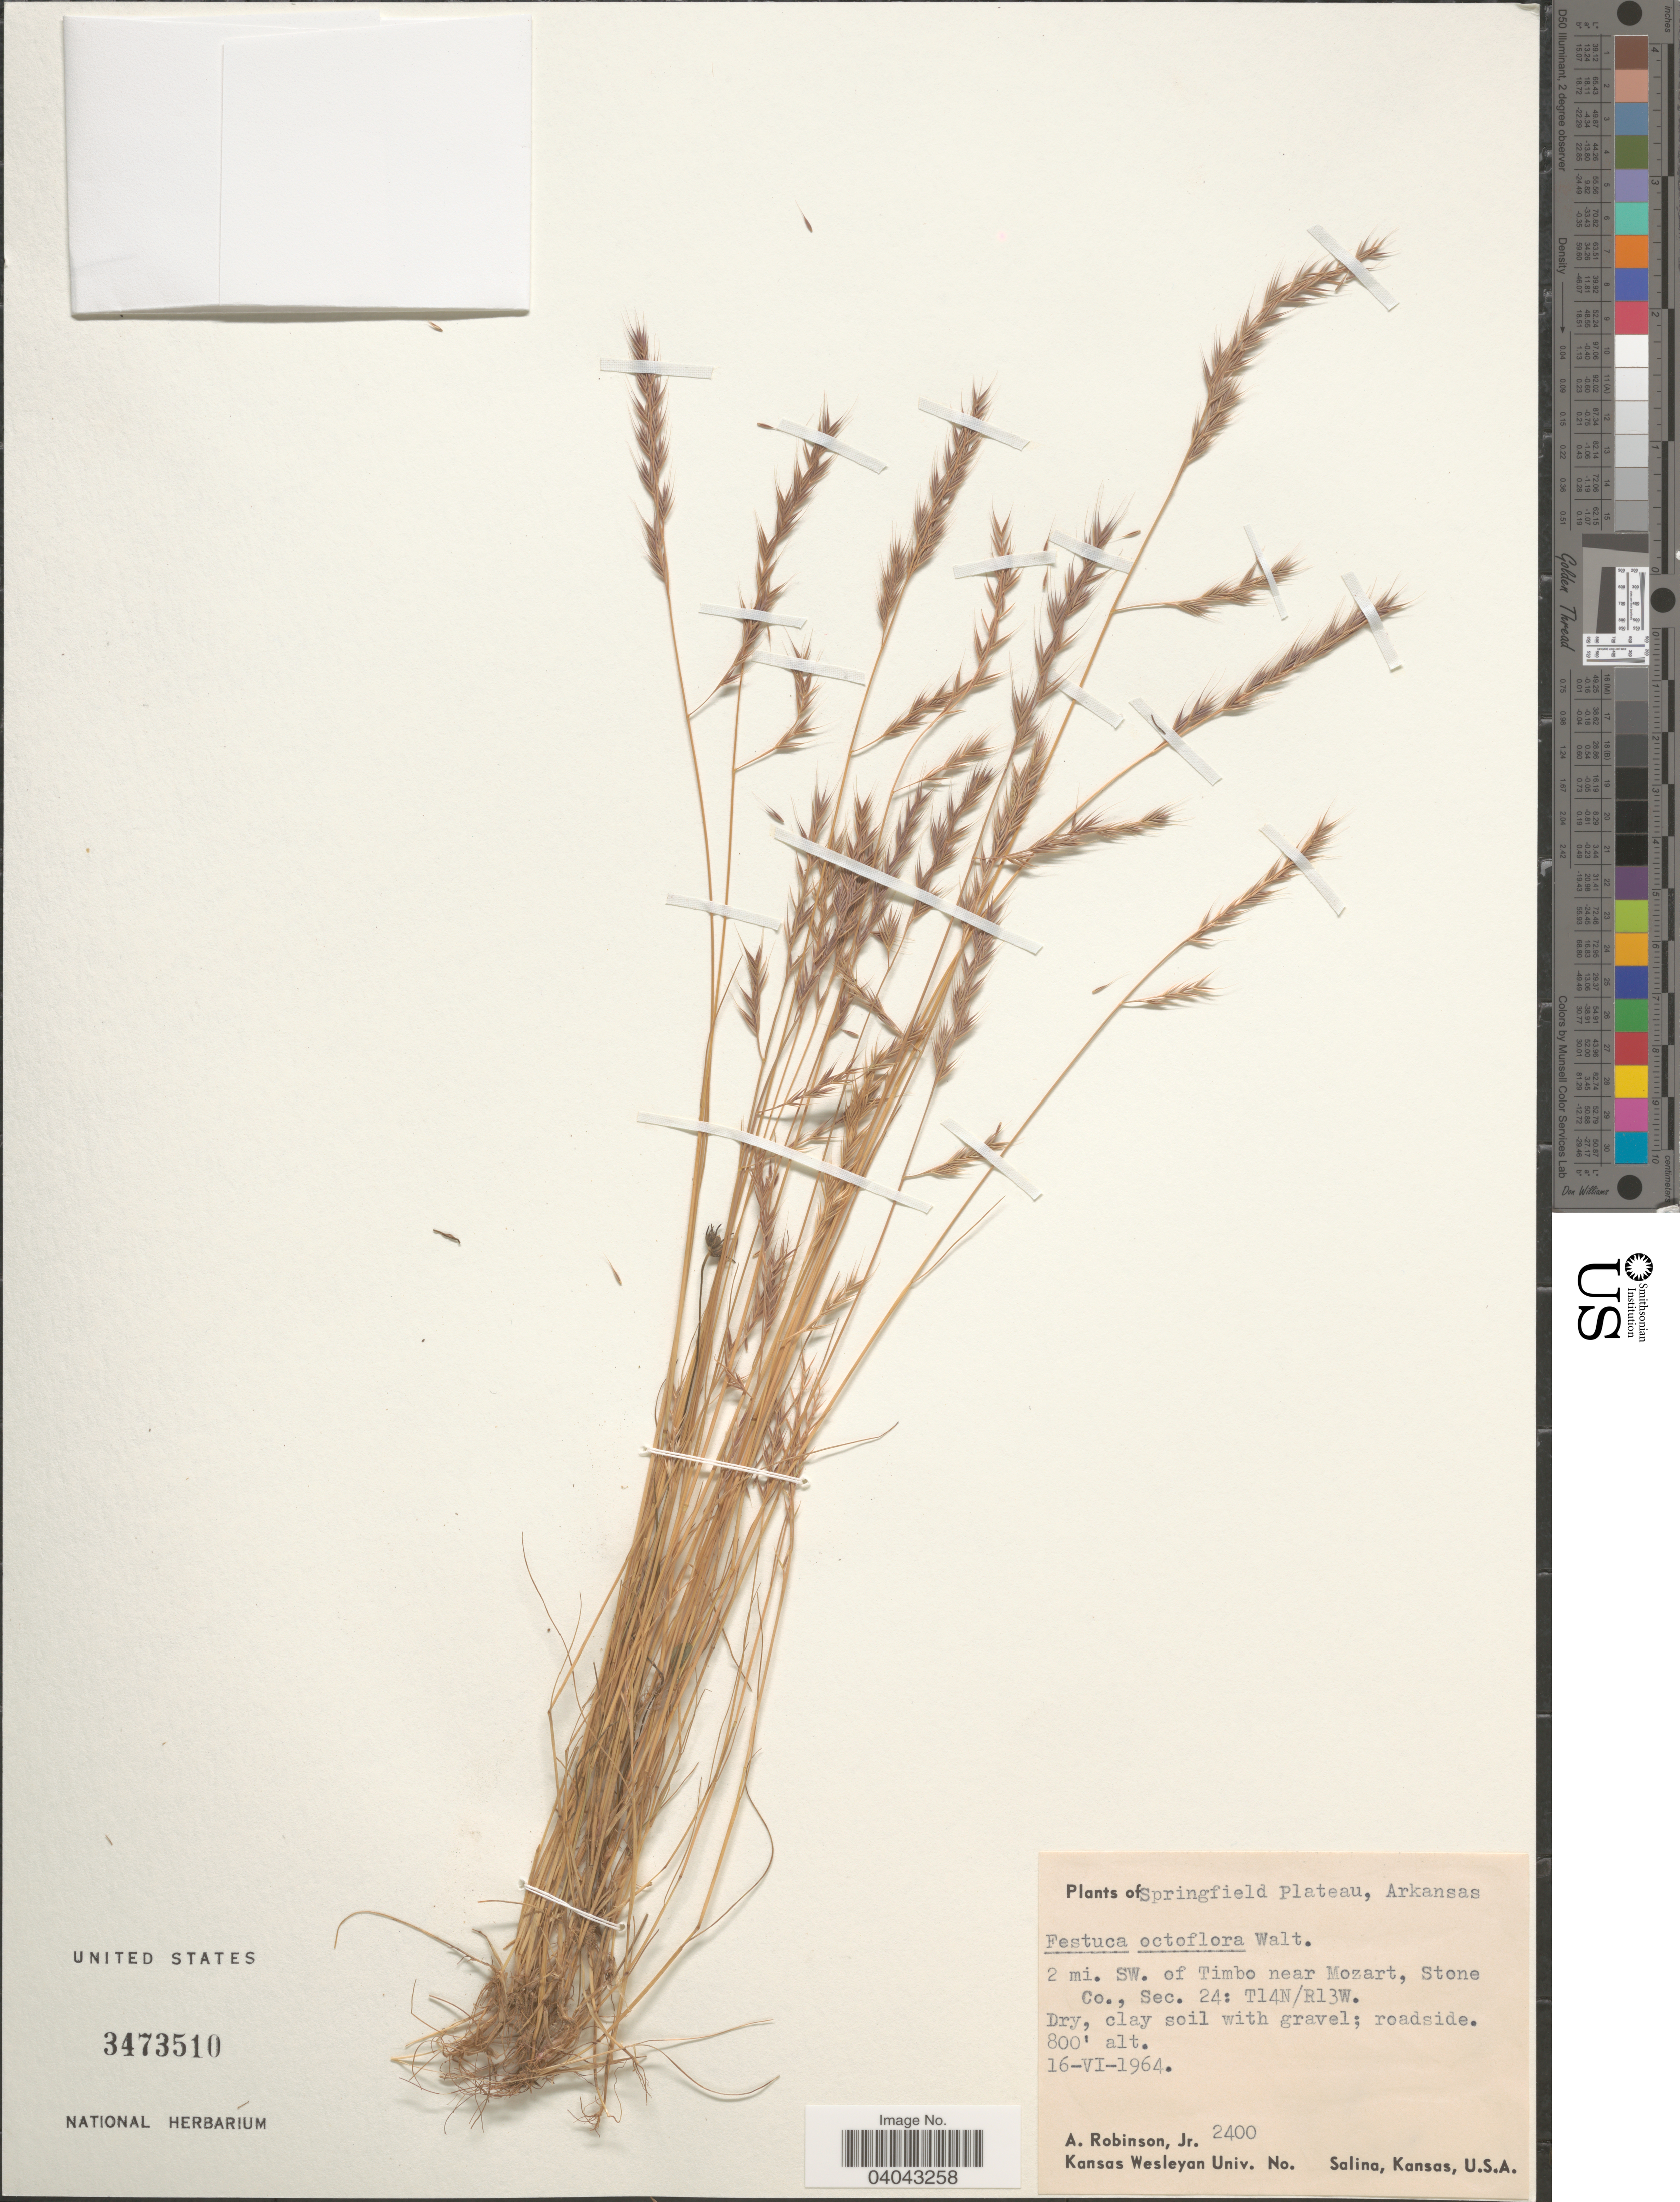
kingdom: Plantae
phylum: Tracheophyta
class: Liliopsida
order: Poales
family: Poaceae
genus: Festuca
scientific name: Festuca myuros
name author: L.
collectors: A. Robinson Jr.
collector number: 2400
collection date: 1964-06-16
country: United States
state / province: Arkansas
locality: Springfield Plateau. 2 mi. SW. of Timbo near Mozart, Stone Co., Sec. 24: T14N/R13W.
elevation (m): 244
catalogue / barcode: US 3473510